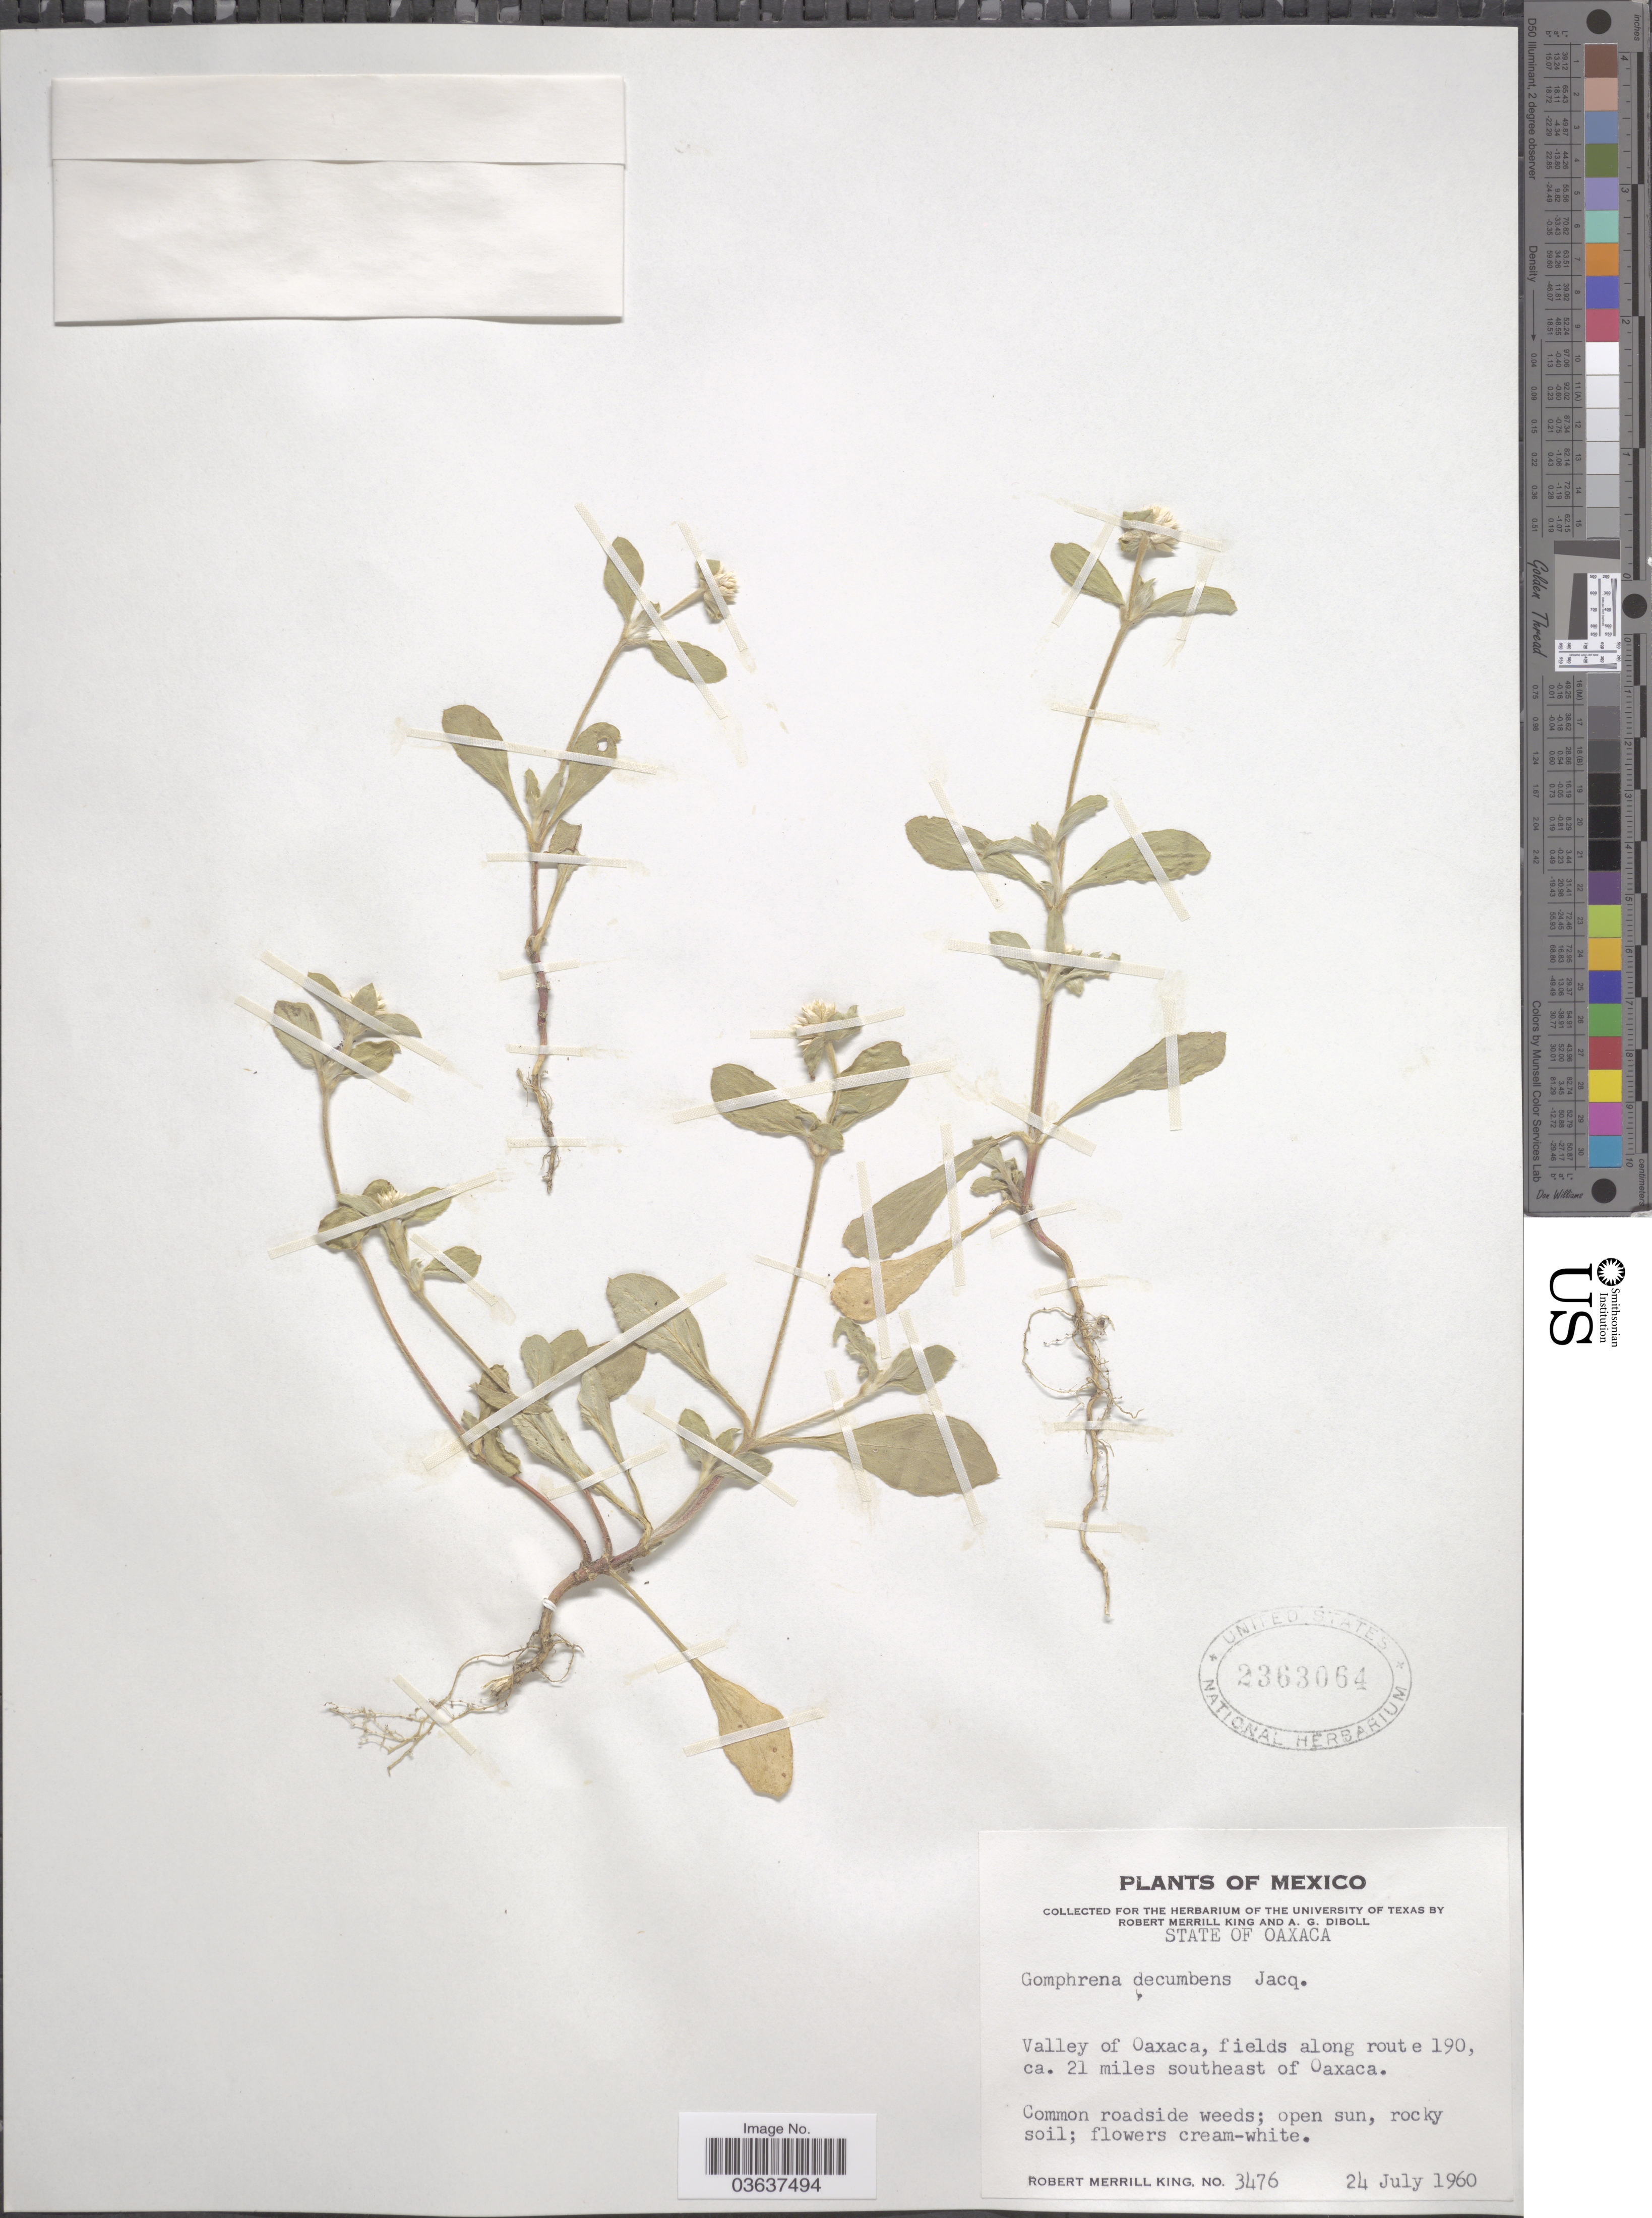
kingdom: Plantae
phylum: Tracheophyta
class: Magnoliopsida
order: Caryophyllales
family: Amaranthaceae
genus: Gomphrena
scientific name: Gomphrena decumbens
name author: Jacq.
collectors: R. M. King & A. Diboll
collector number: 3476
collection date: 1960-07-24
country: Mexico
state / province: Oaxaca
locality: Valley of Oaxaca, fields along route 190, ca. 21 miles southeast of Oaxaca.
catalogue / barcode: US 2363064